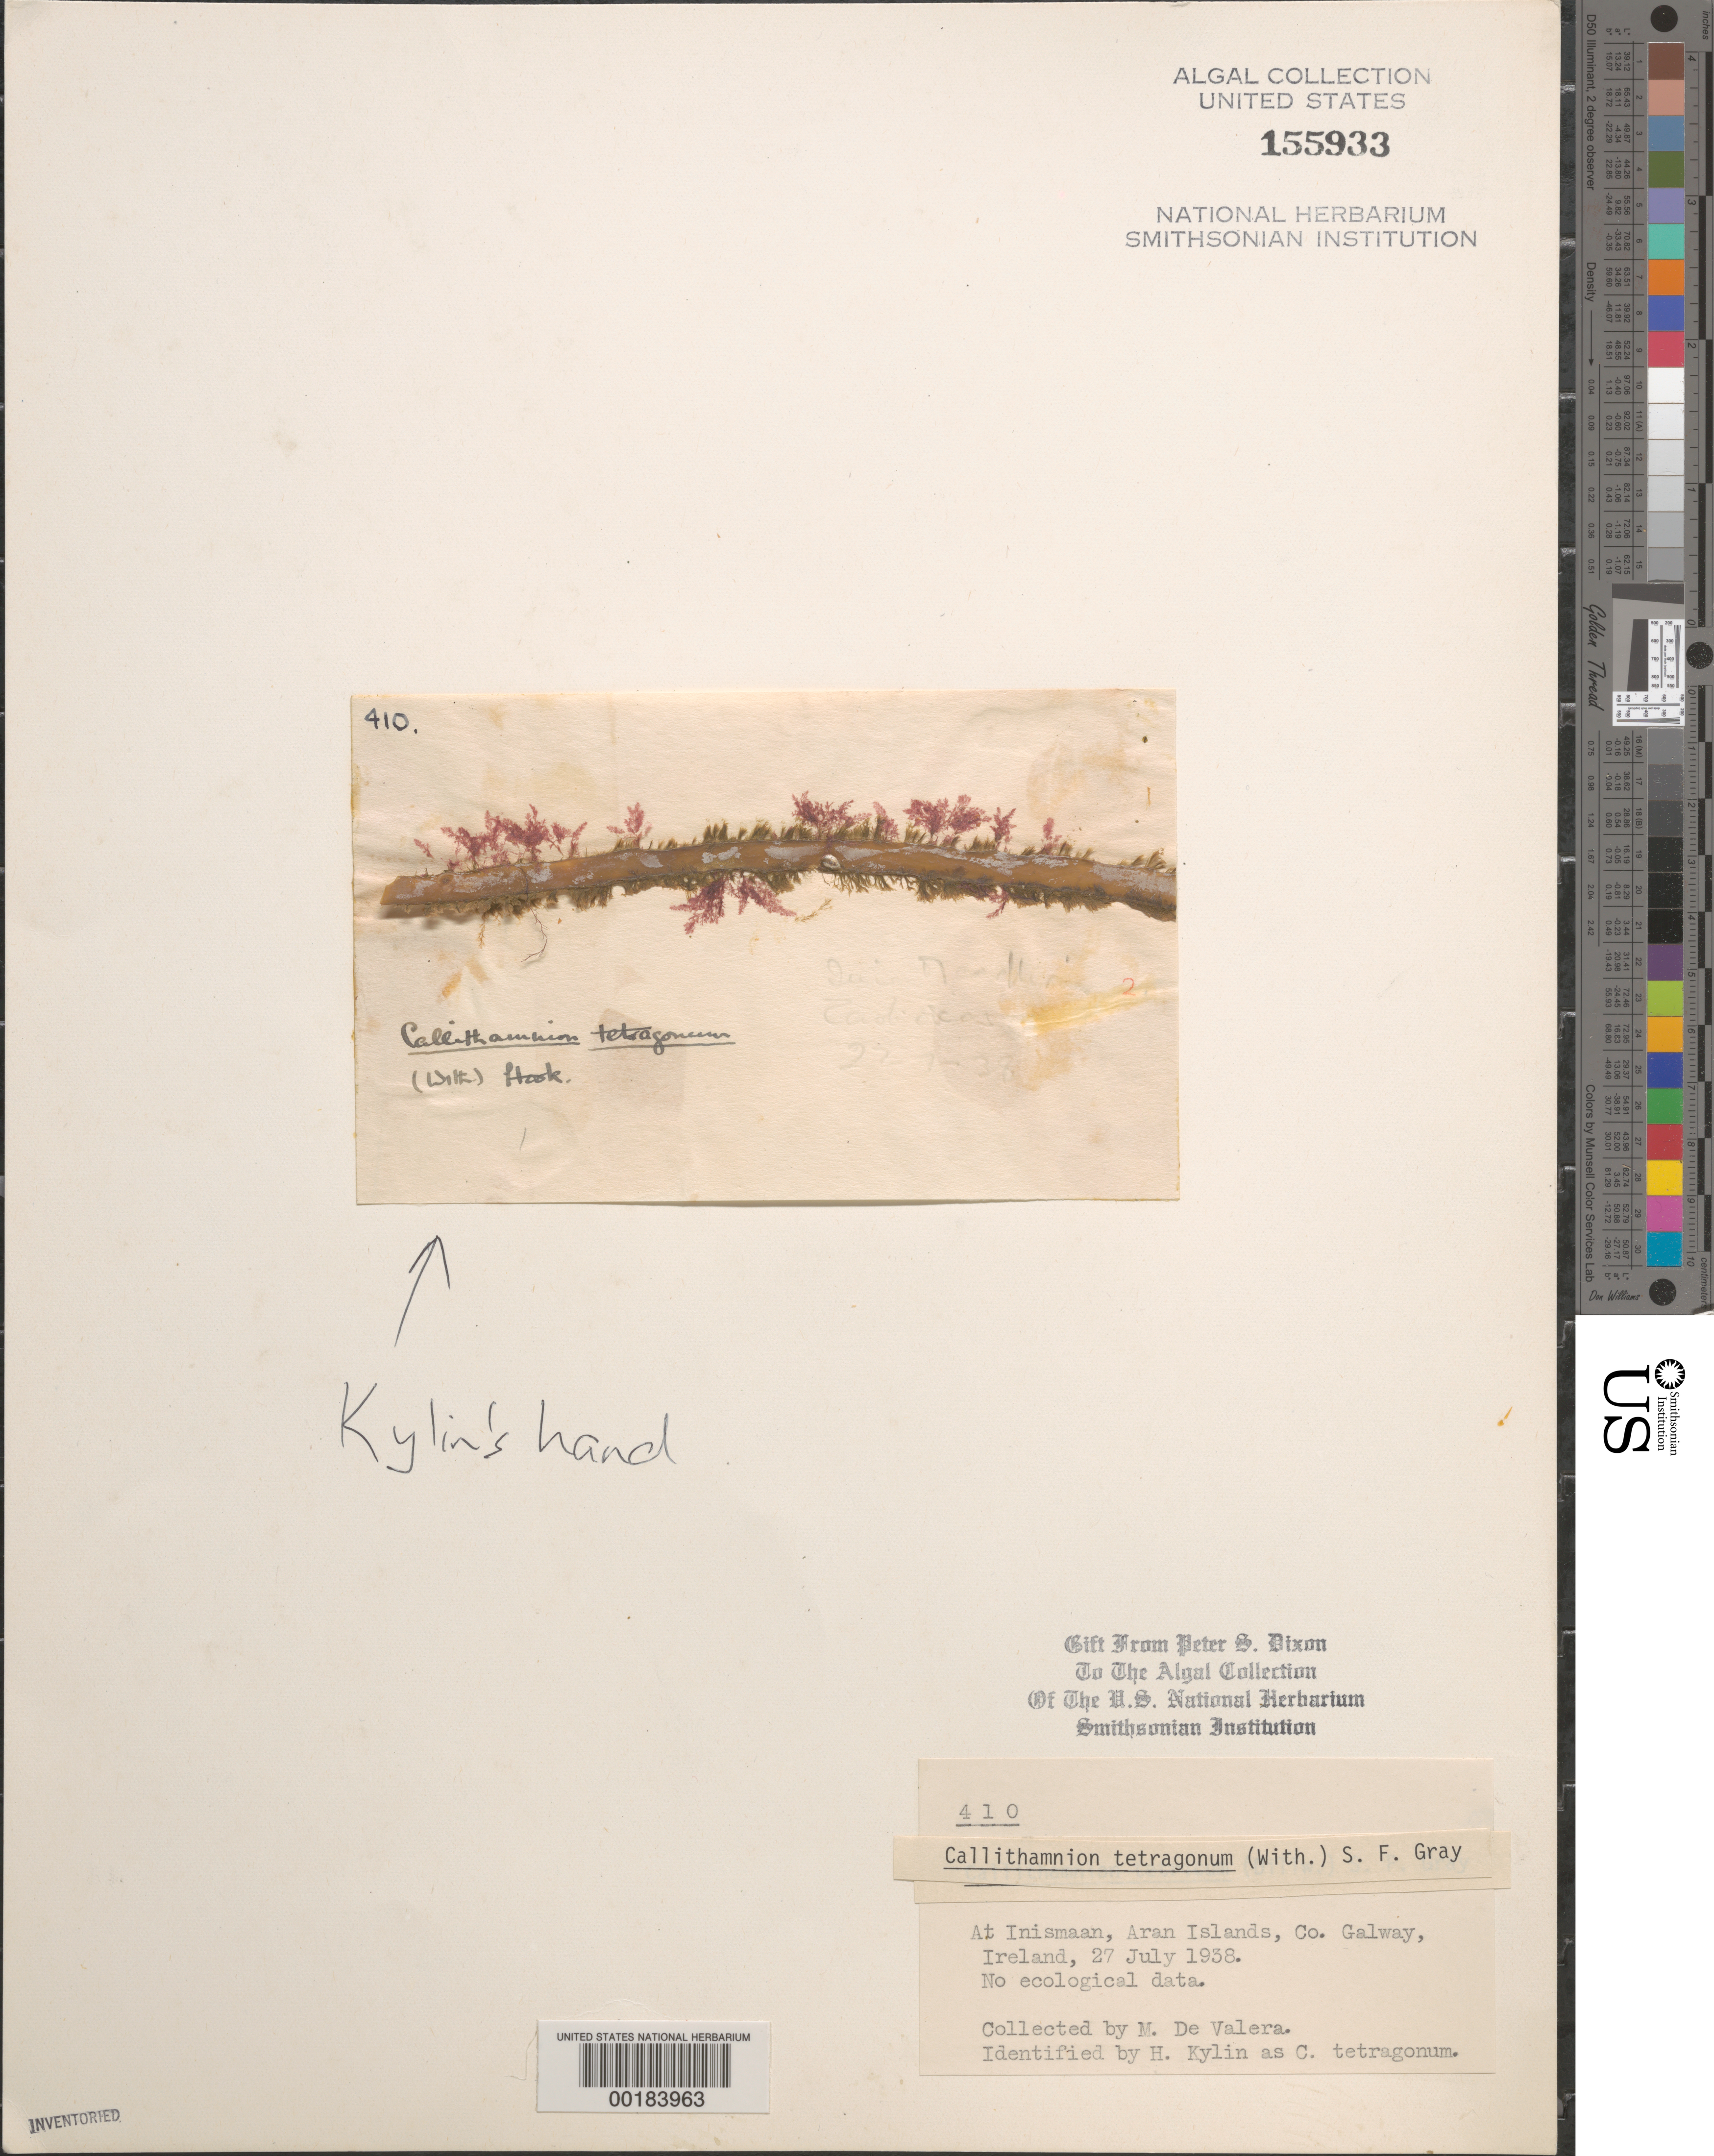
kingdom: Plantae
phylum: Rhodophyta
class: Florideophyceae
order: Ceramiales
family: Callithamniaceae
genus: Callithamnion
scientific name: Callithamnion tetragonum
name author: (With.) S.F. Gray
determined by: Kylin, J. H.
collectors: M. De Valera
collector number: PSD 410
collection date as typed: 27 Jul 1938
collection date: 1938-07-27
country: Ireland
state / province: Connaught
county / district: Galway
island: Inishmaan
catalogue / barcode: US 155933